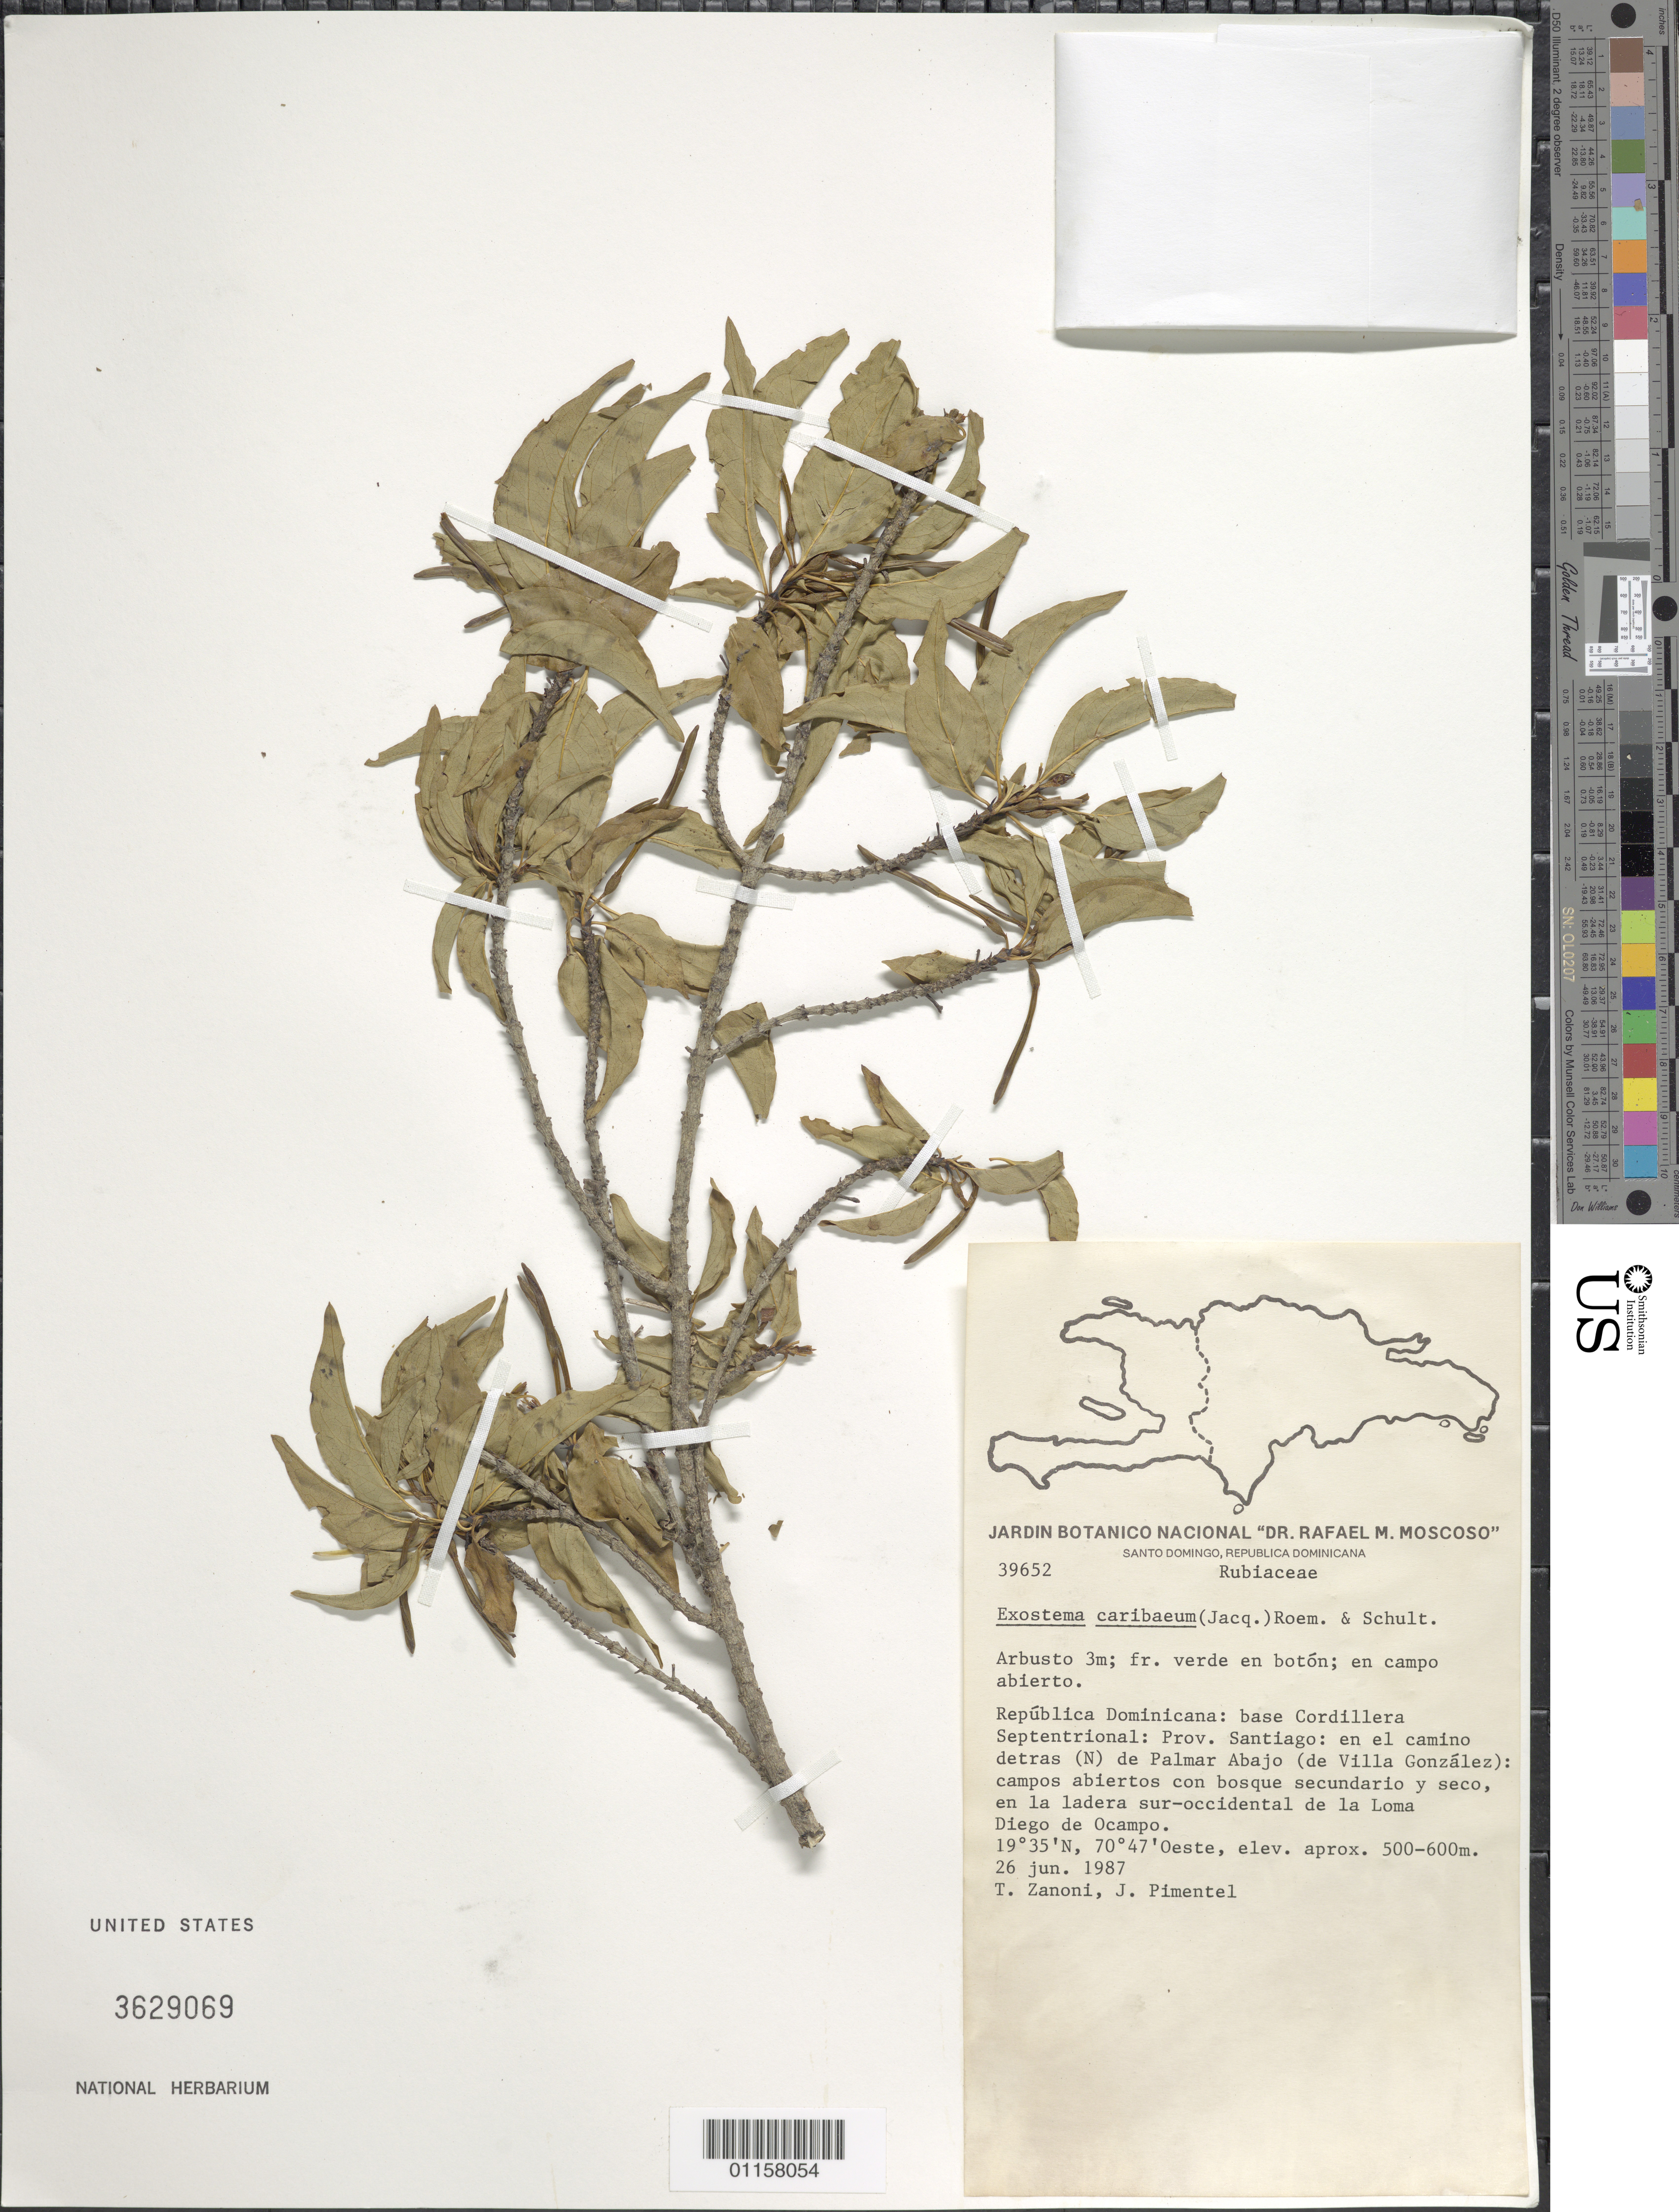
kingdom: Plantae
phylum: Tracheophyta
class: Magnoliopsida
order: Gentianales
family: Rubiaceae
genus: Exostema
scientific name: Exostema caribaeum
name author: (Jacq.) Roem. & Schult.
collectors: T. A. Zanoni & J. Pimentel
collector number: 39652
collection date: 1987-06-26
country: Dominican Republic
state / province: Santiago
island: Hispaniola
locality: Cordillera Septentrional base, en el camino detras (N) de Palmar Abajo (de Villa González); en la ladera sur-occidental de la Loma Diego de Ocampo.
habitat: Campos abiertos con bosque secundario y seco; en camp abierto.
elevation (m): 500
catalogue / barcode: US 3629069